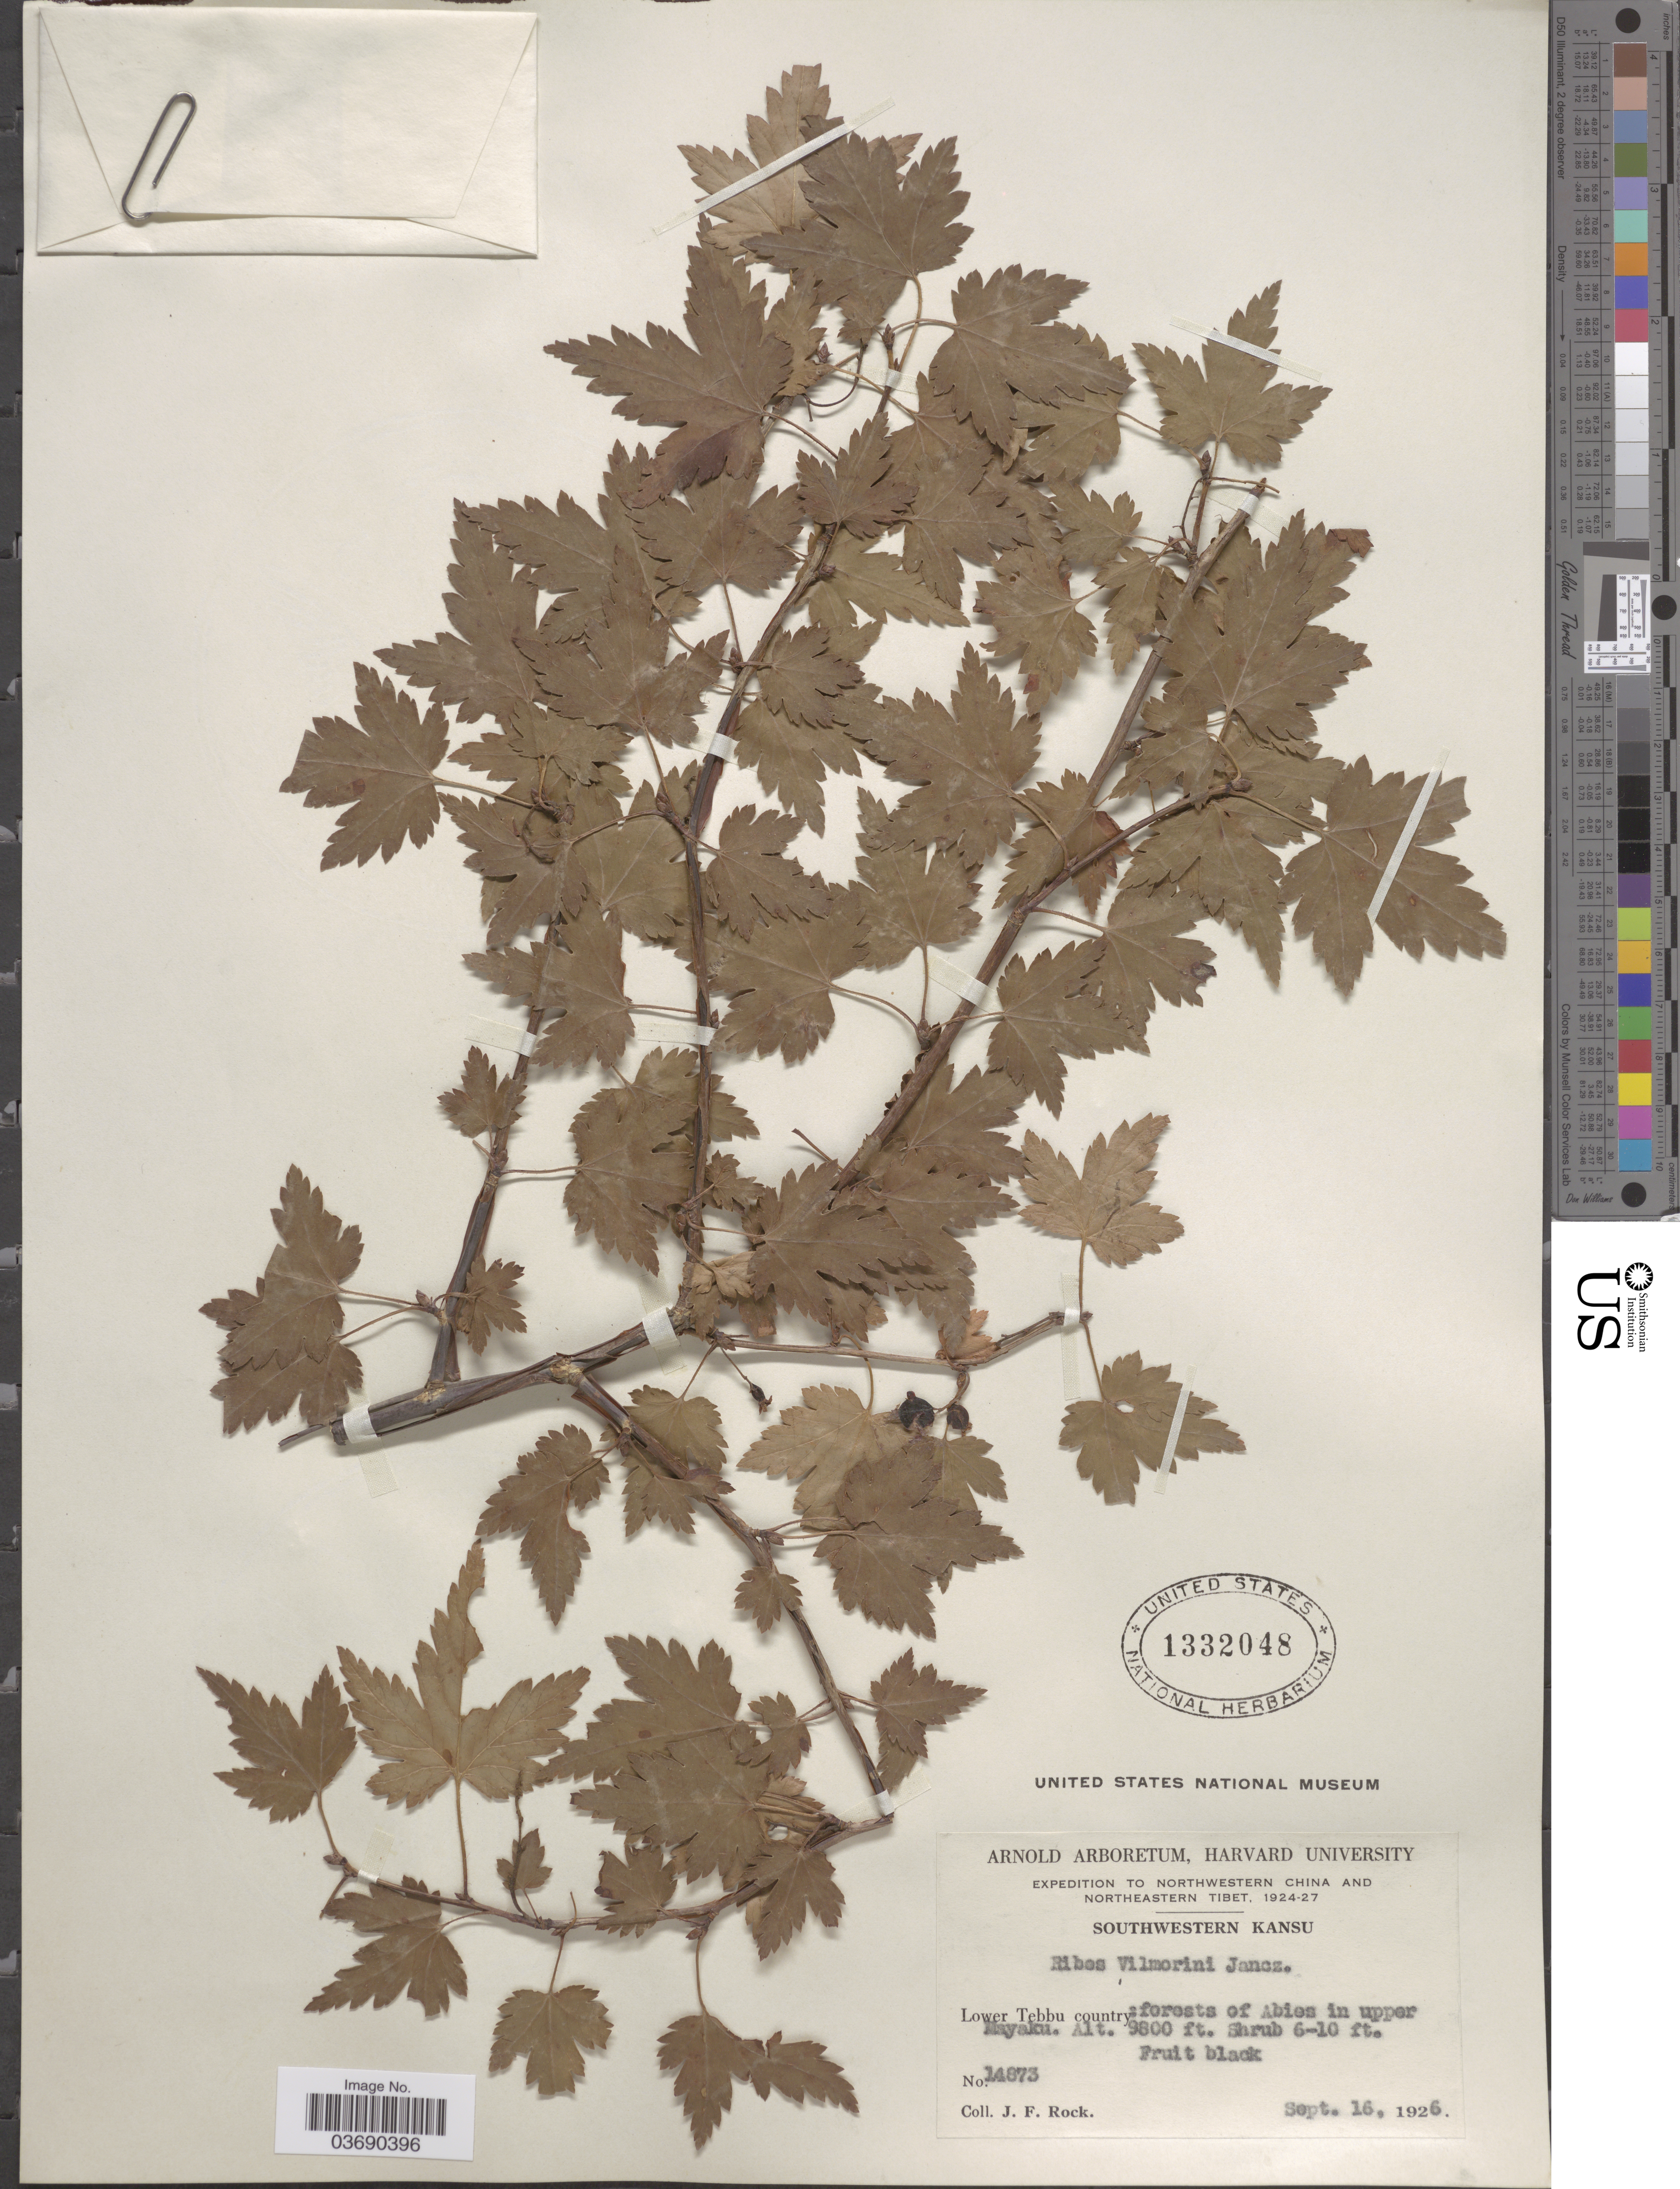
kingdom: Plantae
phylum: Tracheophyta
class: Magnoliopsida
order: Saxifragales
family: Grossulariaceae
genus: Ribes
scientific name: Ribes vilmorinii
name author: Jancz.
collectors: J. Rock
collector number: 14873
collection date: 1926-09-16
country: China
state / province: Gansu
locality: Northwestern China and Northeastern Tibet. Southwestern Kansu. Lower Tebbu country: forests of Abies in upper Mayaku.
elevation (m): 2987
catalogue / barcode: US 1332048